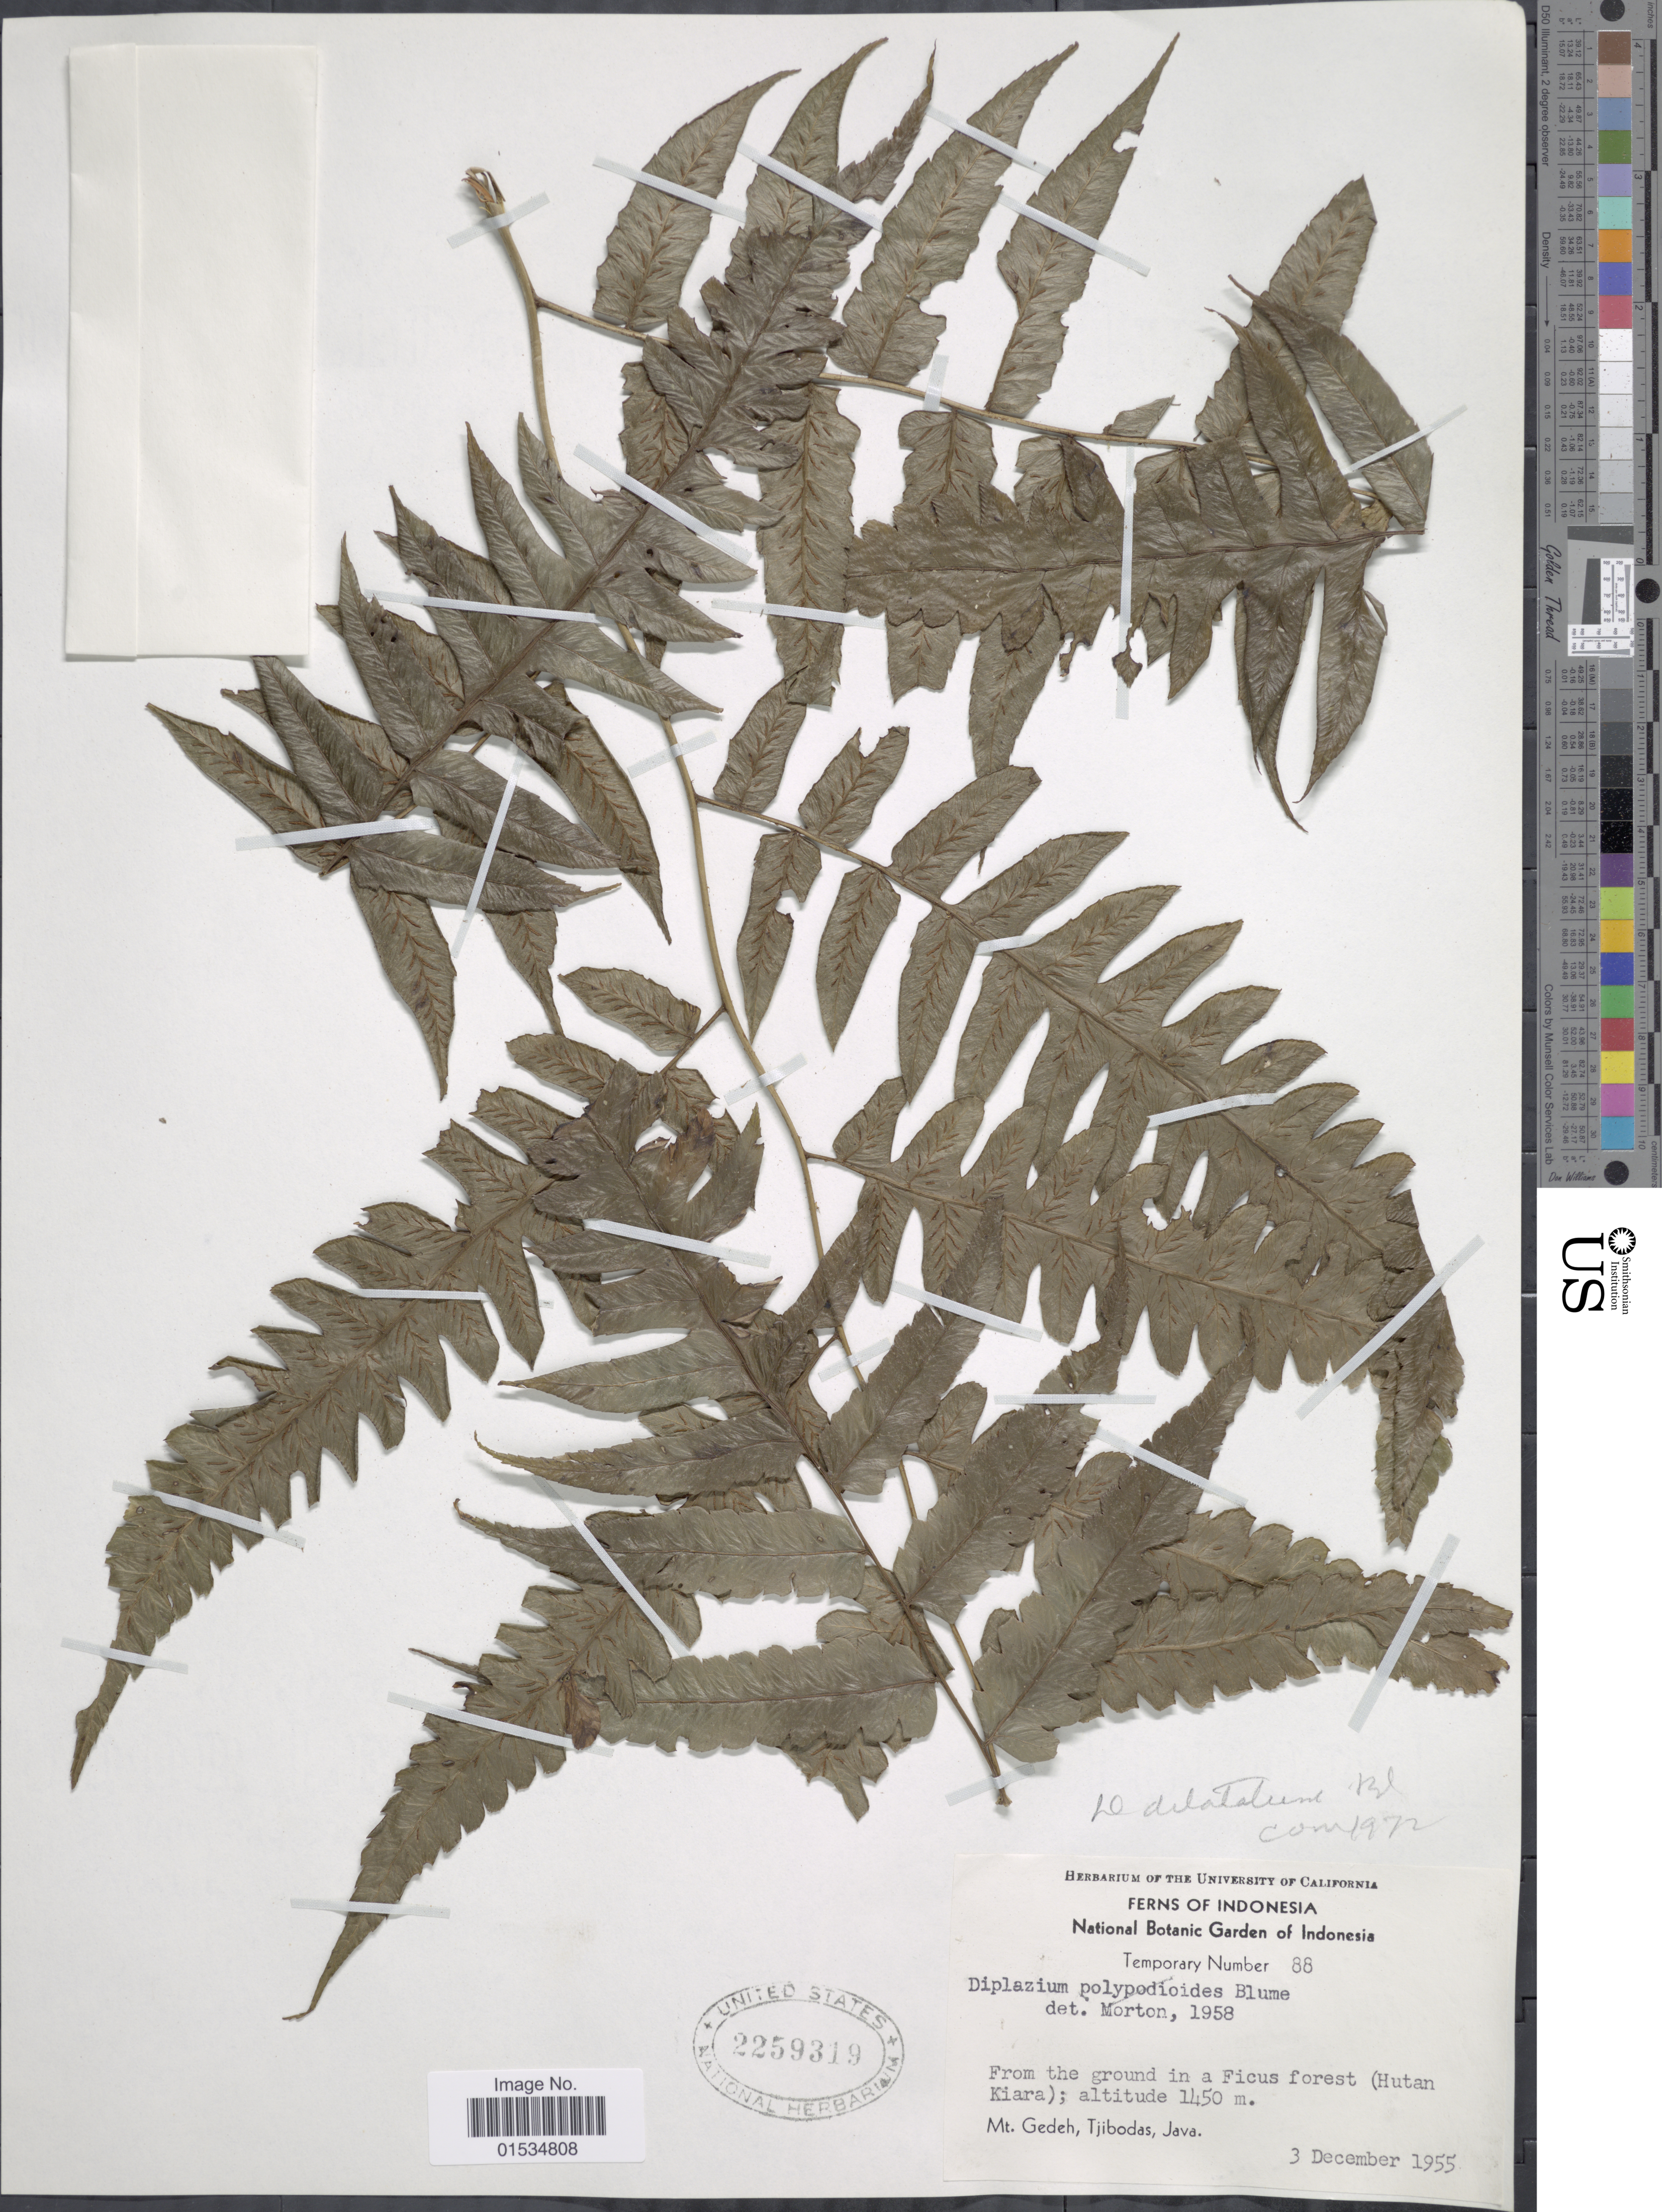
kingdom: Plantae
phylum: Tracheophyta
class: Polypodiopsida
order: Polypodiales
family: Athyriaceae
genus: Diplazium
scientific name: Diplazium dilatatum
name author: Blume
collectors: National Botanic Garden of Indonesia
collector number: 88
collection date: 1955-12-03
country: Indonesia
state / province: Java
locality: Mt. Gedeh, Tjobodas, Hutan Kiara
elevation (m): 1450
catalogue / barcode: US 2259319